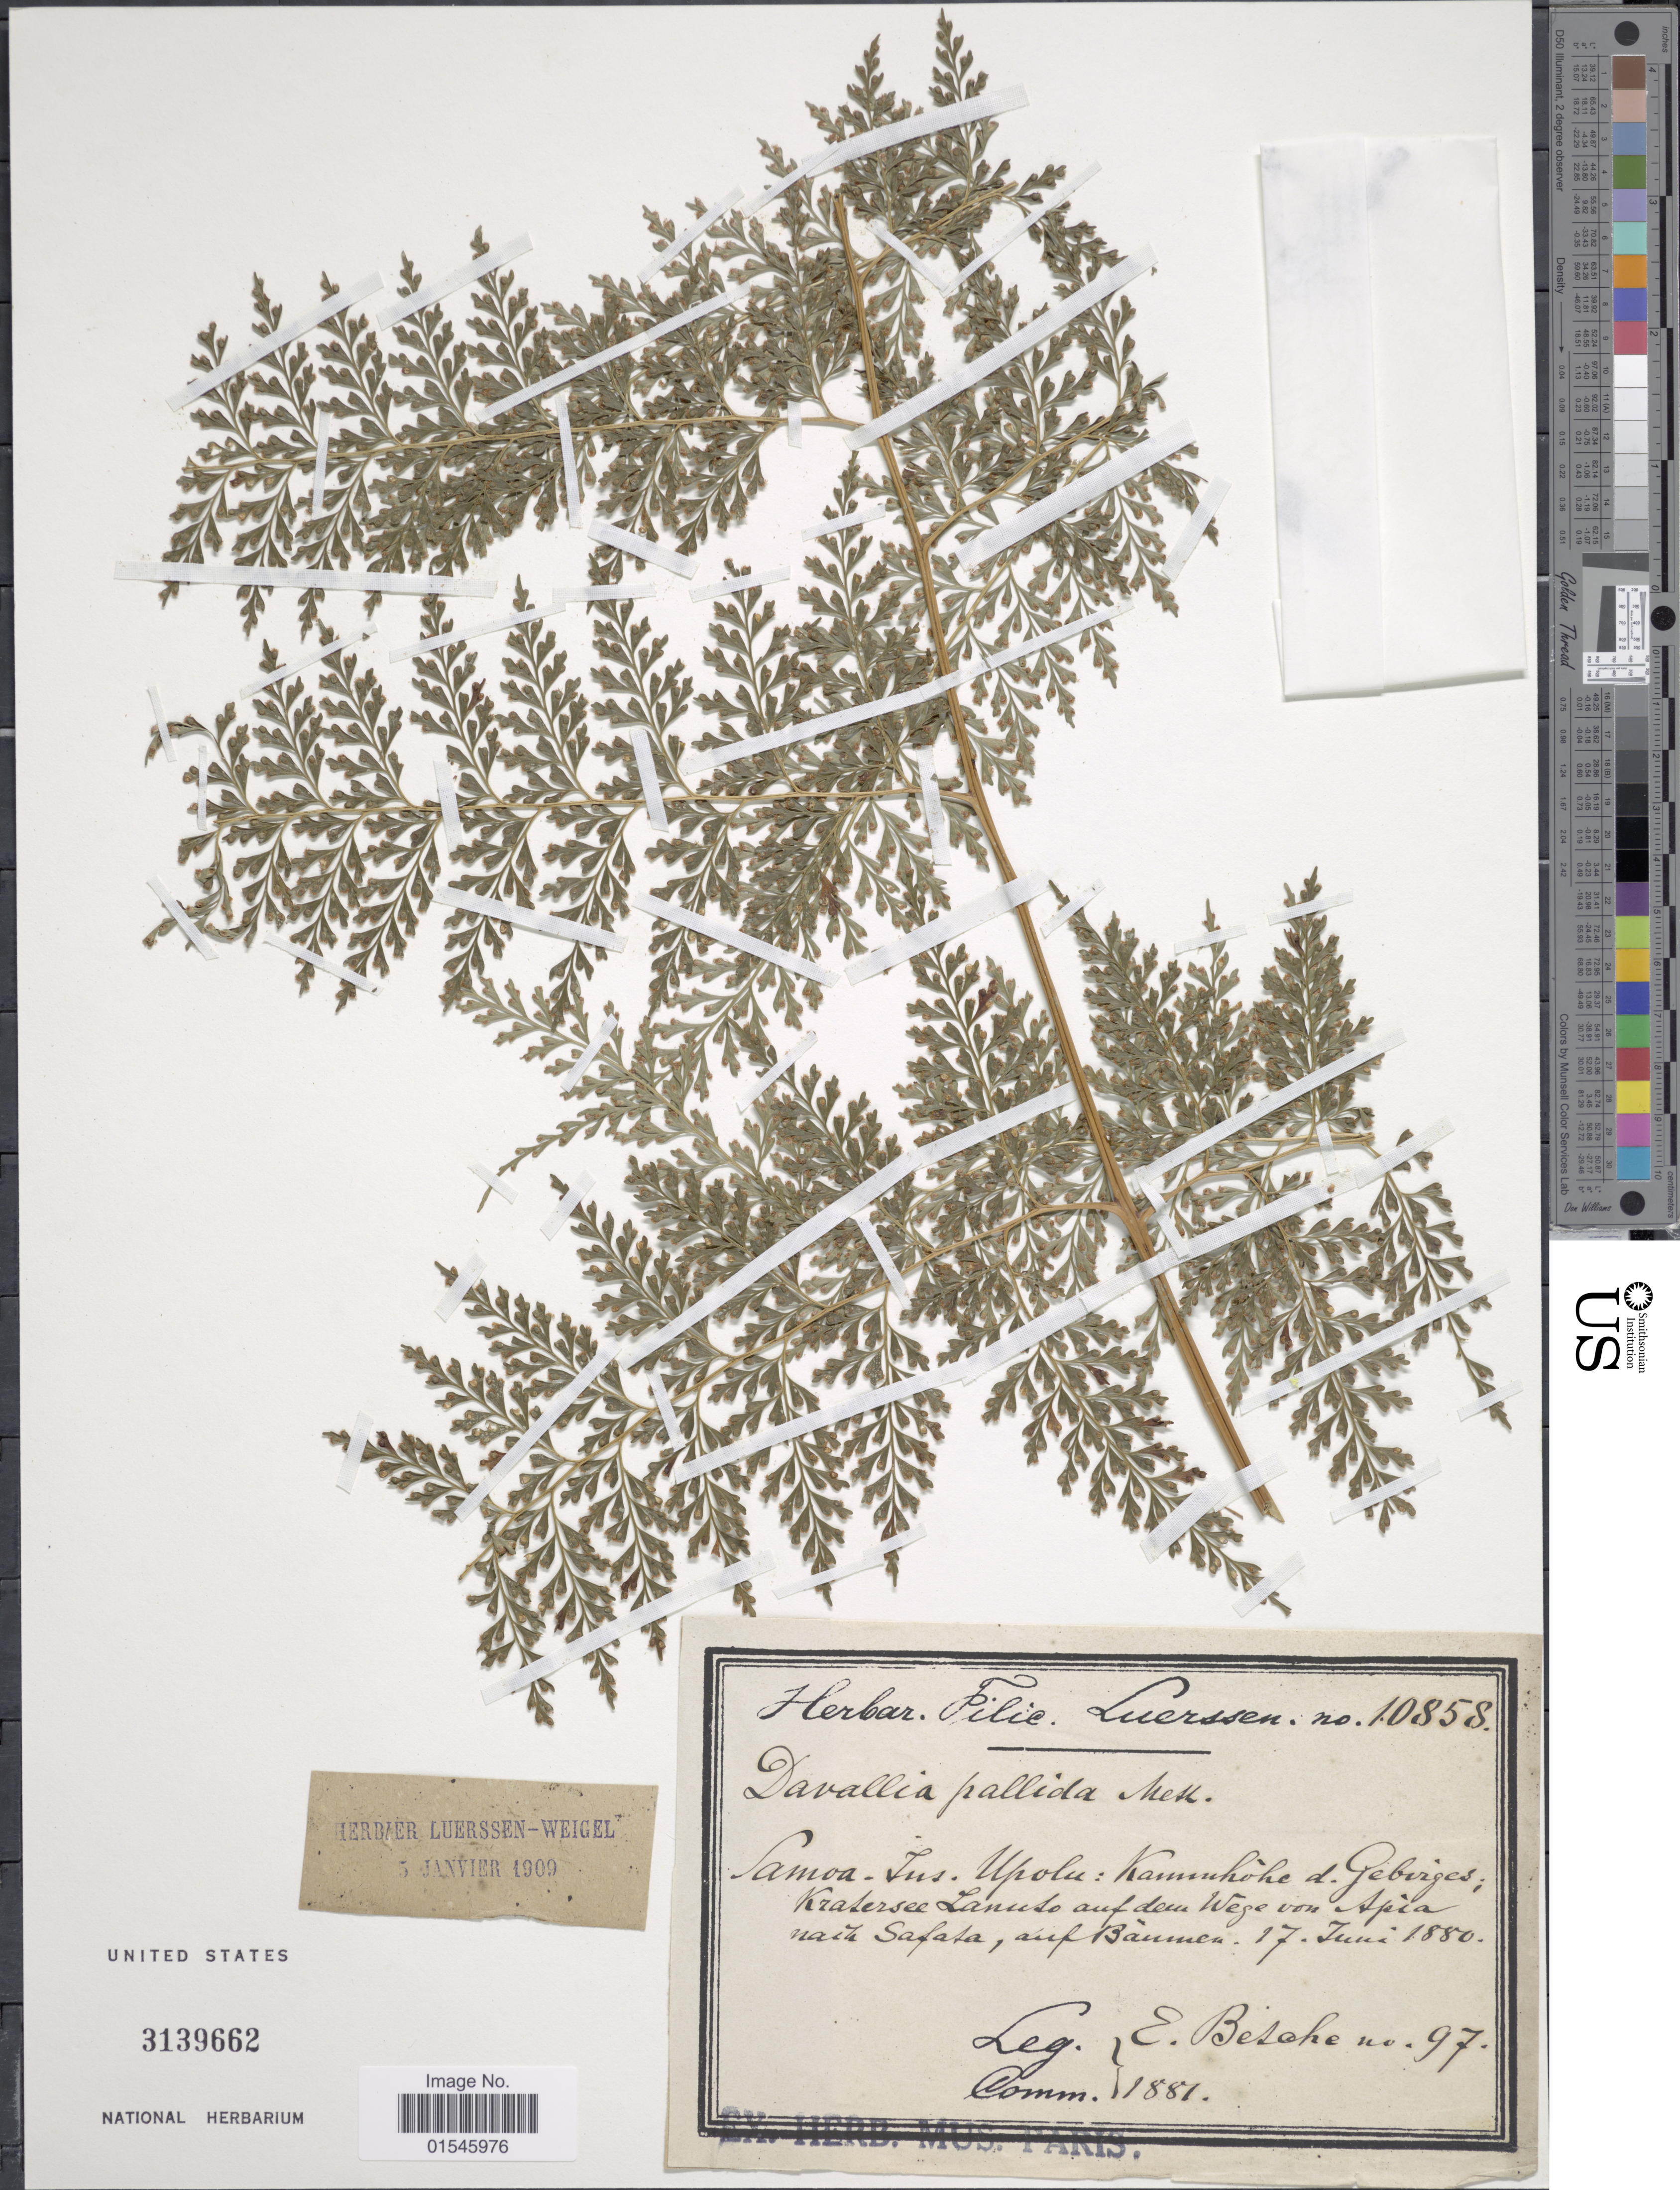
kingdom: Plantae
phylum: Tracheophyta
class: Polypodiopsida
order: Polypodiales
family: Hypodematiaceae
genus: Leucostegia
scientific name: Leucostegia pallida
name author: (Mett. ex Kuhn) Copel.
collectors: E. Betche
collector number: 97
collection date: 1880-06-17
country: Samoa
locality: Samoa-Ins. Upolu: Kammhôhe d. Gebirges Kratersee Lanuto auf dem Wege von Apia nach Safata, auf Bãumer [interpreted]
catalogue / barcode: US 3139662